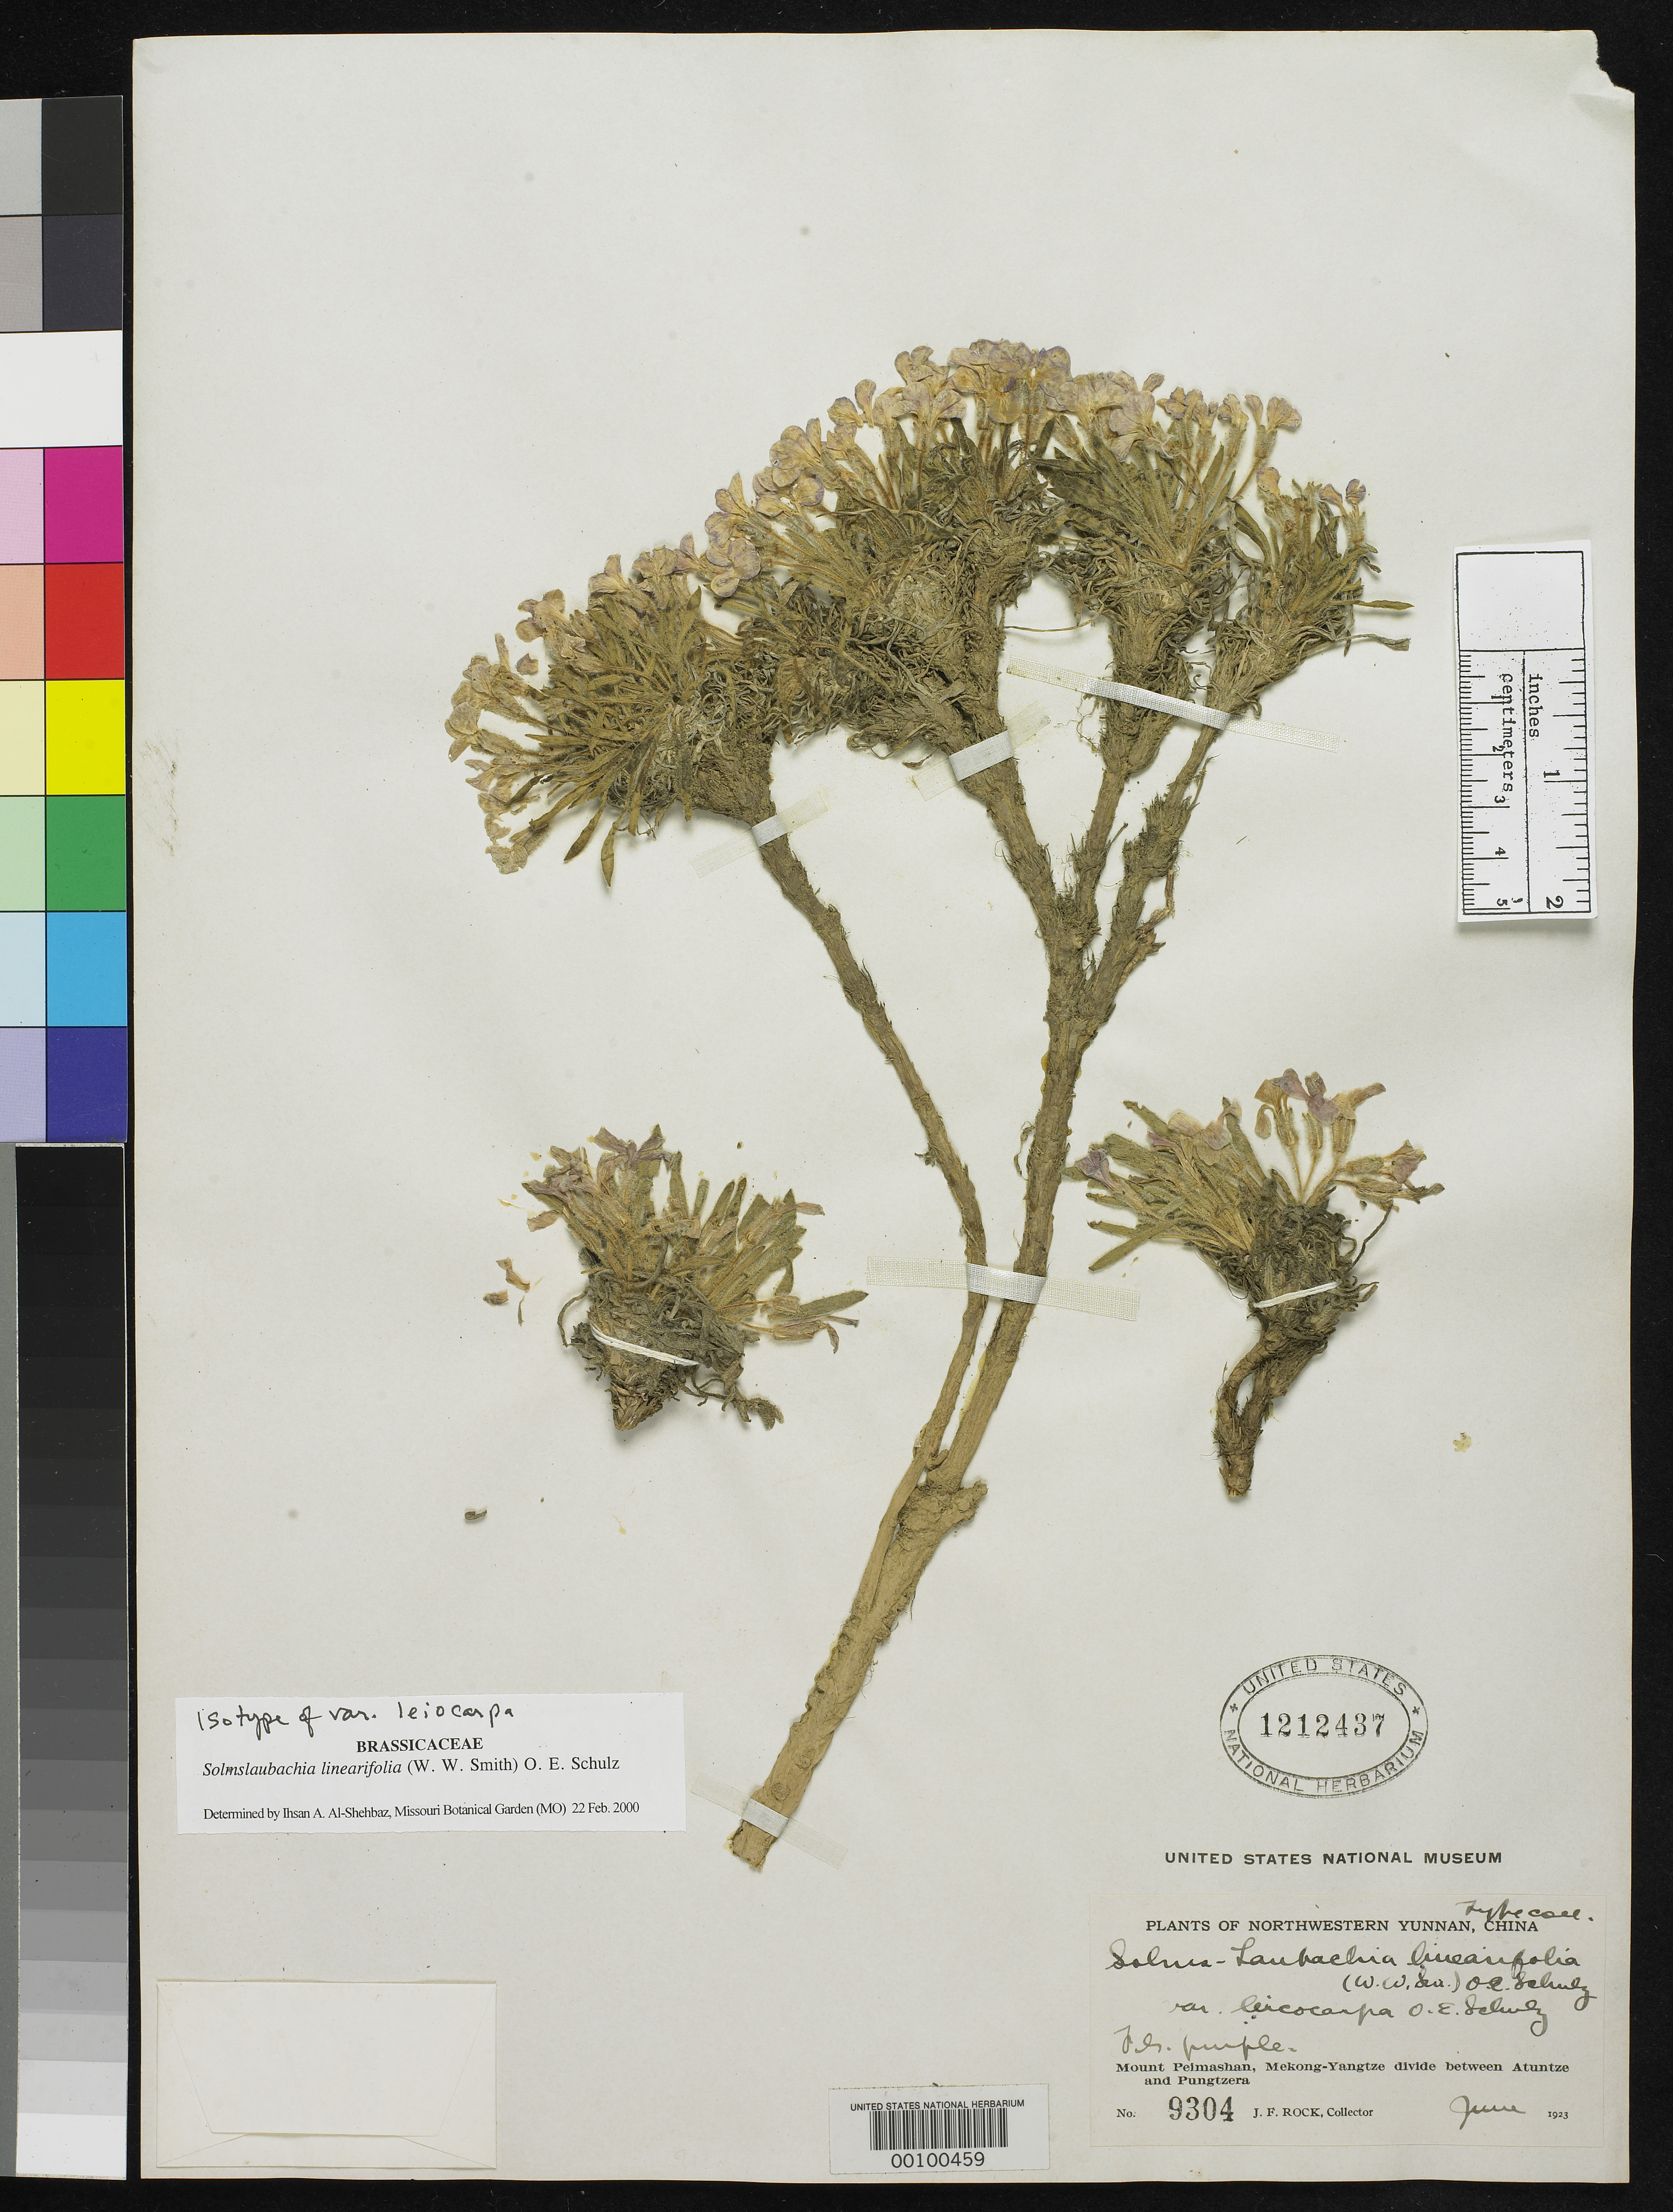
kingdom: Plantae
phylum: Tracheophyta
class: Magnoliopsida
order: Brassicales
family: Brassicaceae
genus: Solms-Laubachia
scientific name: Solms-laubachia linearifolia var. leiocarpa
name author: O.E. Schulz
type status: Isotype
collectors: J. F. Rock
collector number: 9304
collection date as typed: Jun 1923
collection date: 1923-06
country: China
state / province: Yunnan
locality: Mt. Peimashan, Mekong-Yangtze Divide.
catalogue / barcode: US 1212437